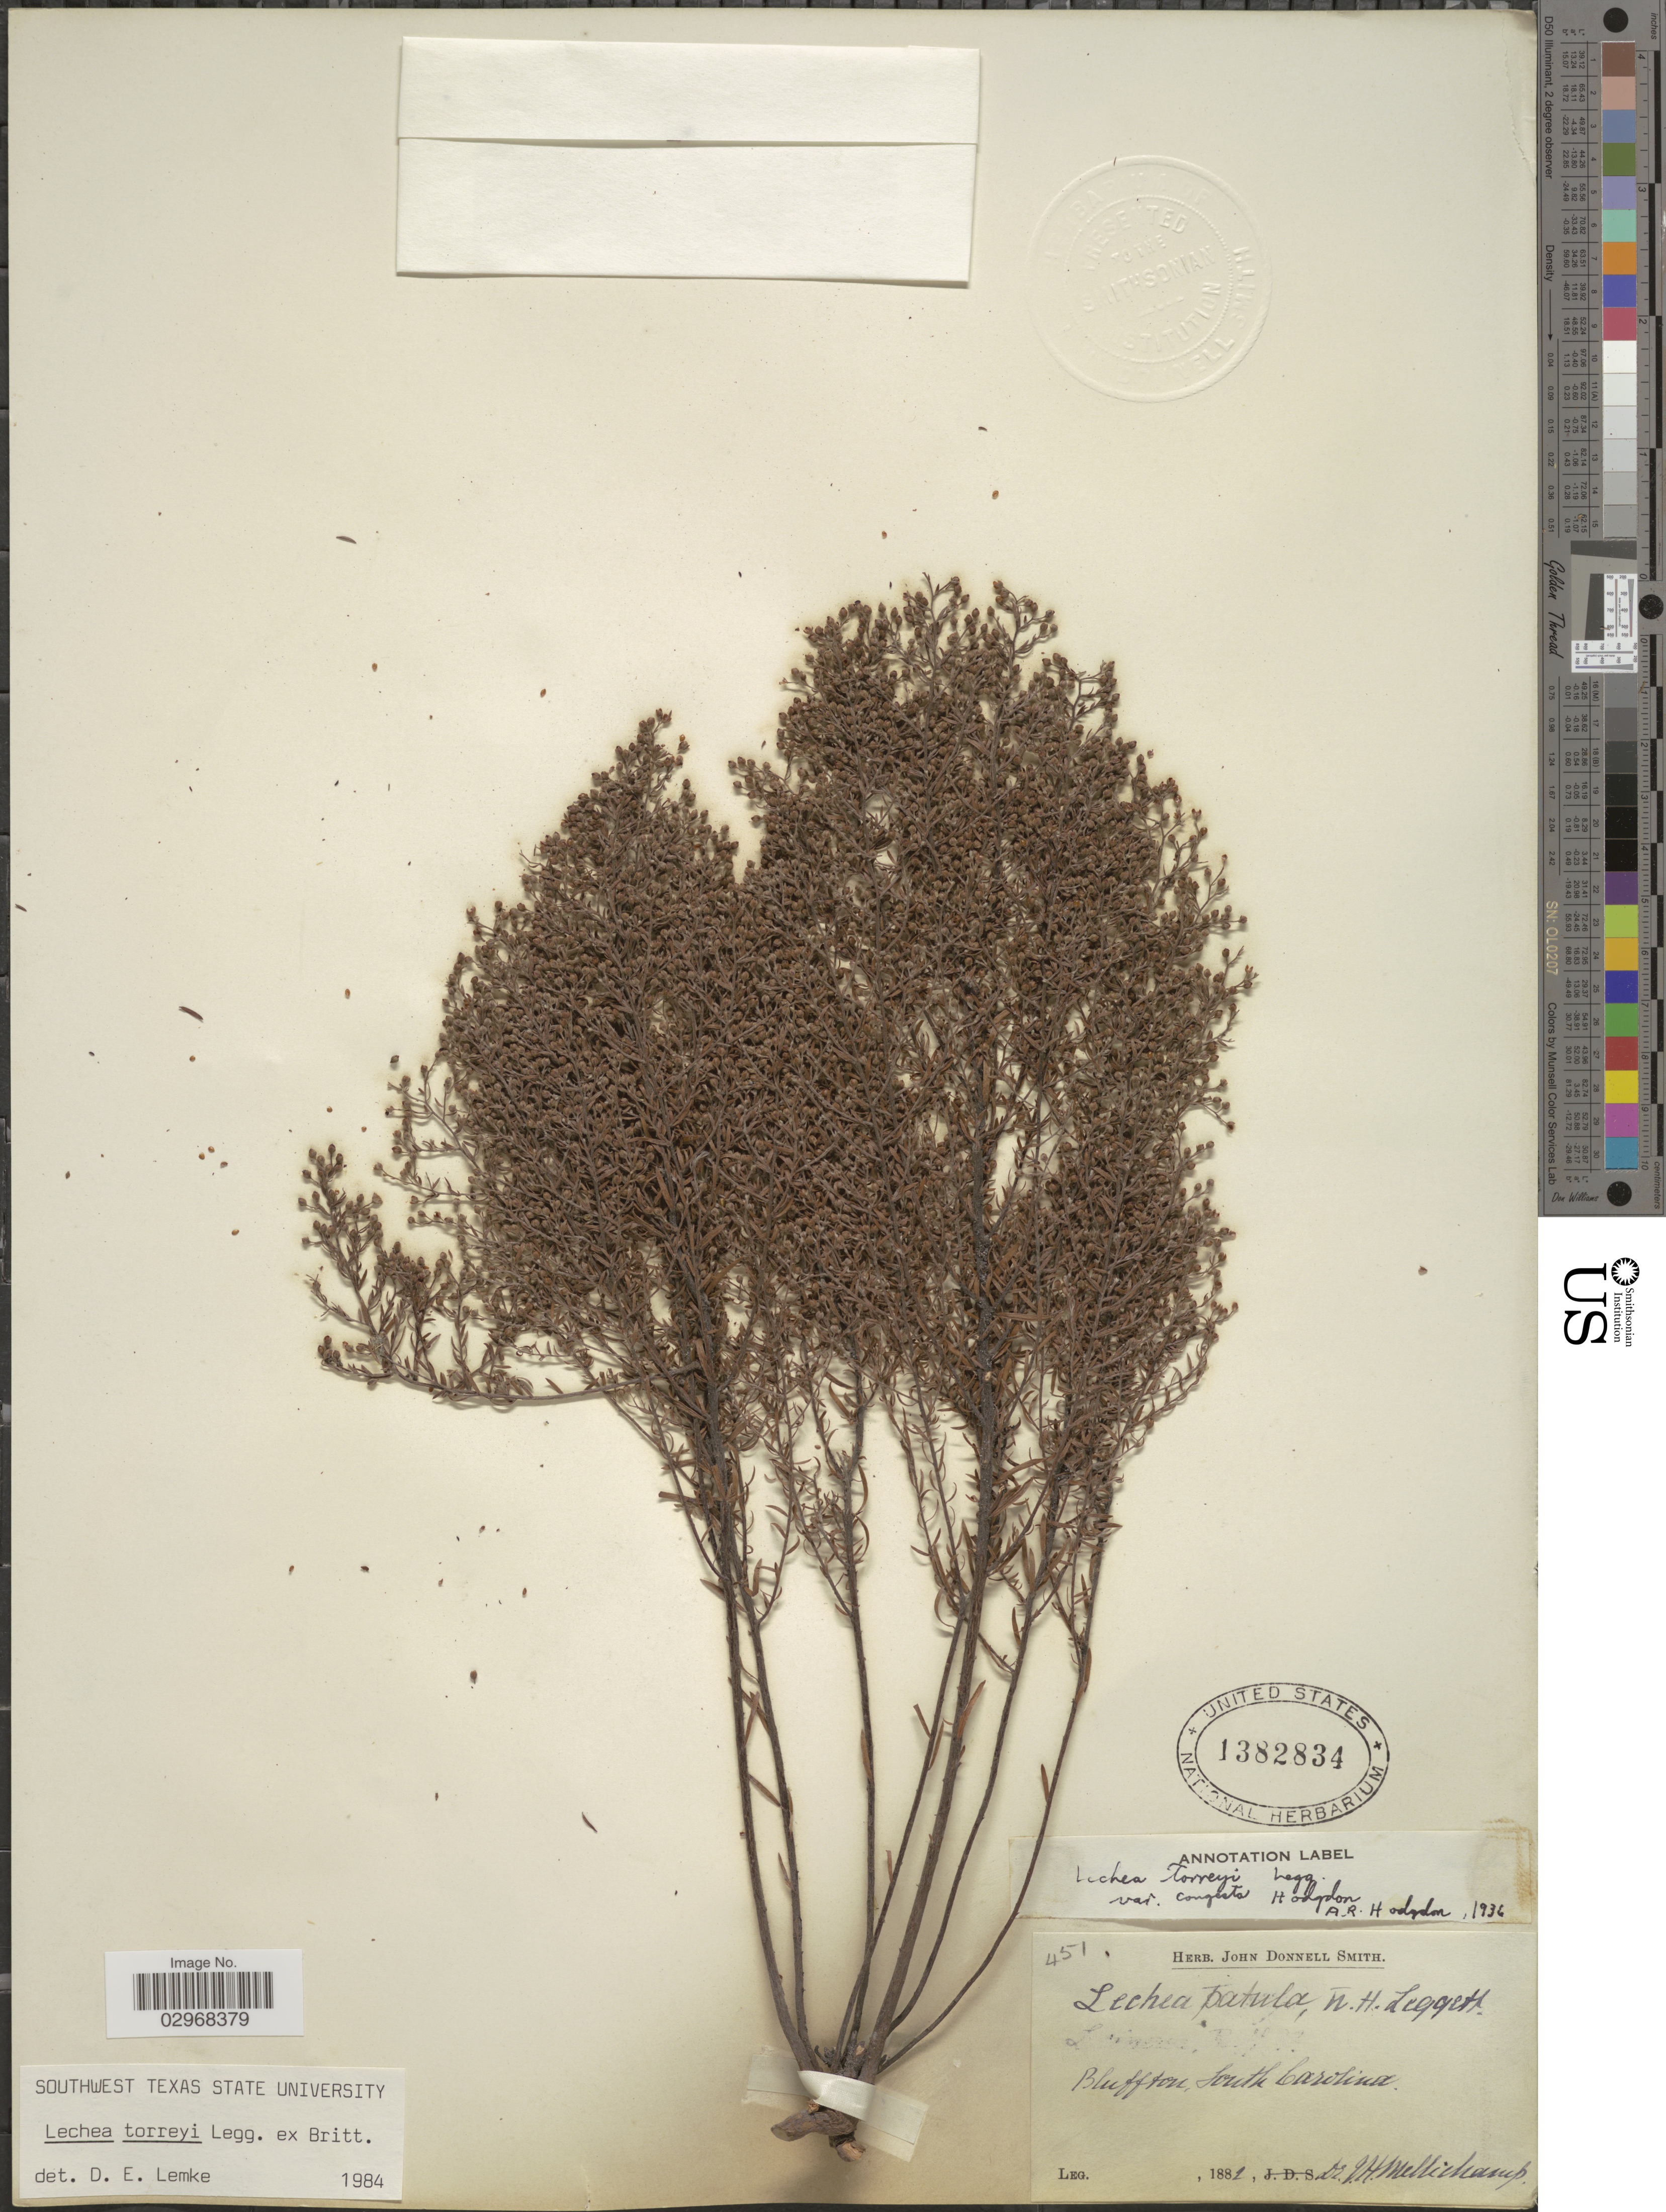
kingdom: Plantae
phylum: Tracheophyta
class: Magnoliopsida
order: Malvales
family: Cistaceae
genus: Lechea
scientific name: Lechea torreyi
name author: (Chapm.) Legg. ex Britton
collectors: J. H. Mellichamp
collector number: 451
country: United States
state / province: South Carolina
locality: Bluffton.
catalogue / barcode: US 1382834